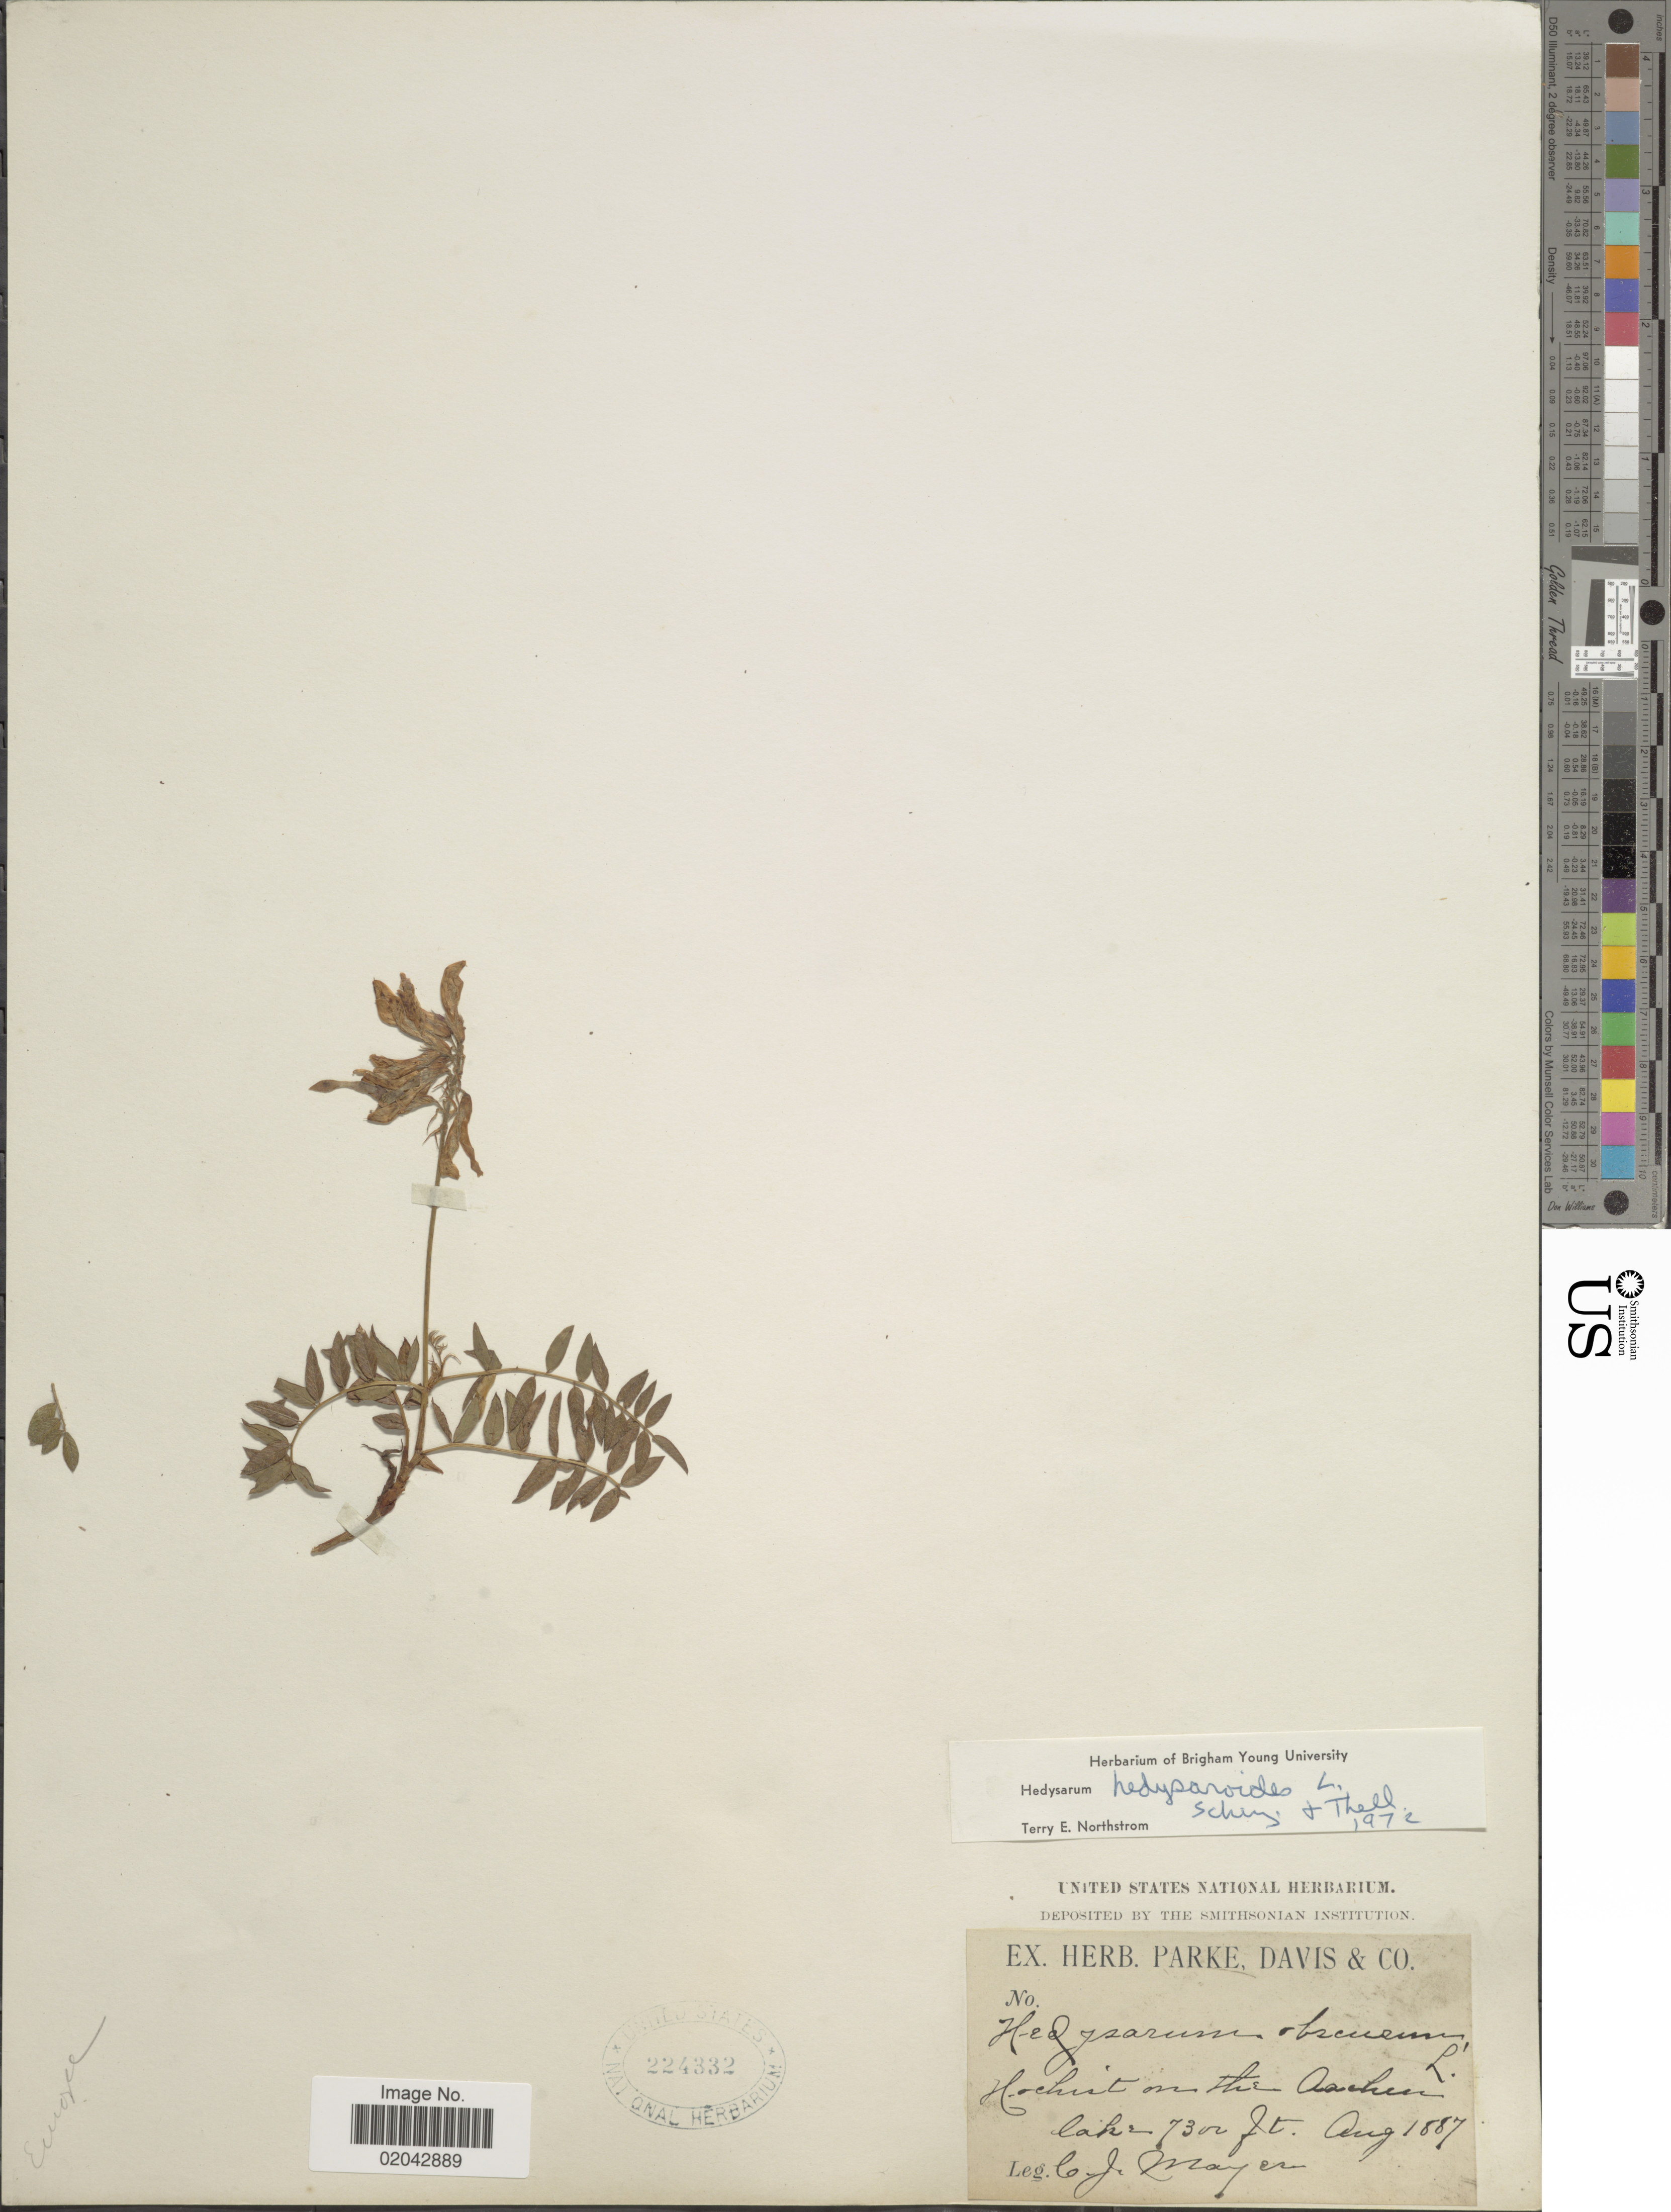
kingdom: Plantae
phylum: Tracheophyta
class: Magnoliopsida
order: Fabales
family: Fabaceae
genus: Hedysarum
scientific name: Hedysarum hedysaroides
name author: (L.) Schinz & Thell.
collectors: C. Mayer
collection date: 1887-08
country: Austria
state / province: Tirol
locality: Höchst, Achen Lake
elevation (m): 2225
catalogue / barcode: US 224332